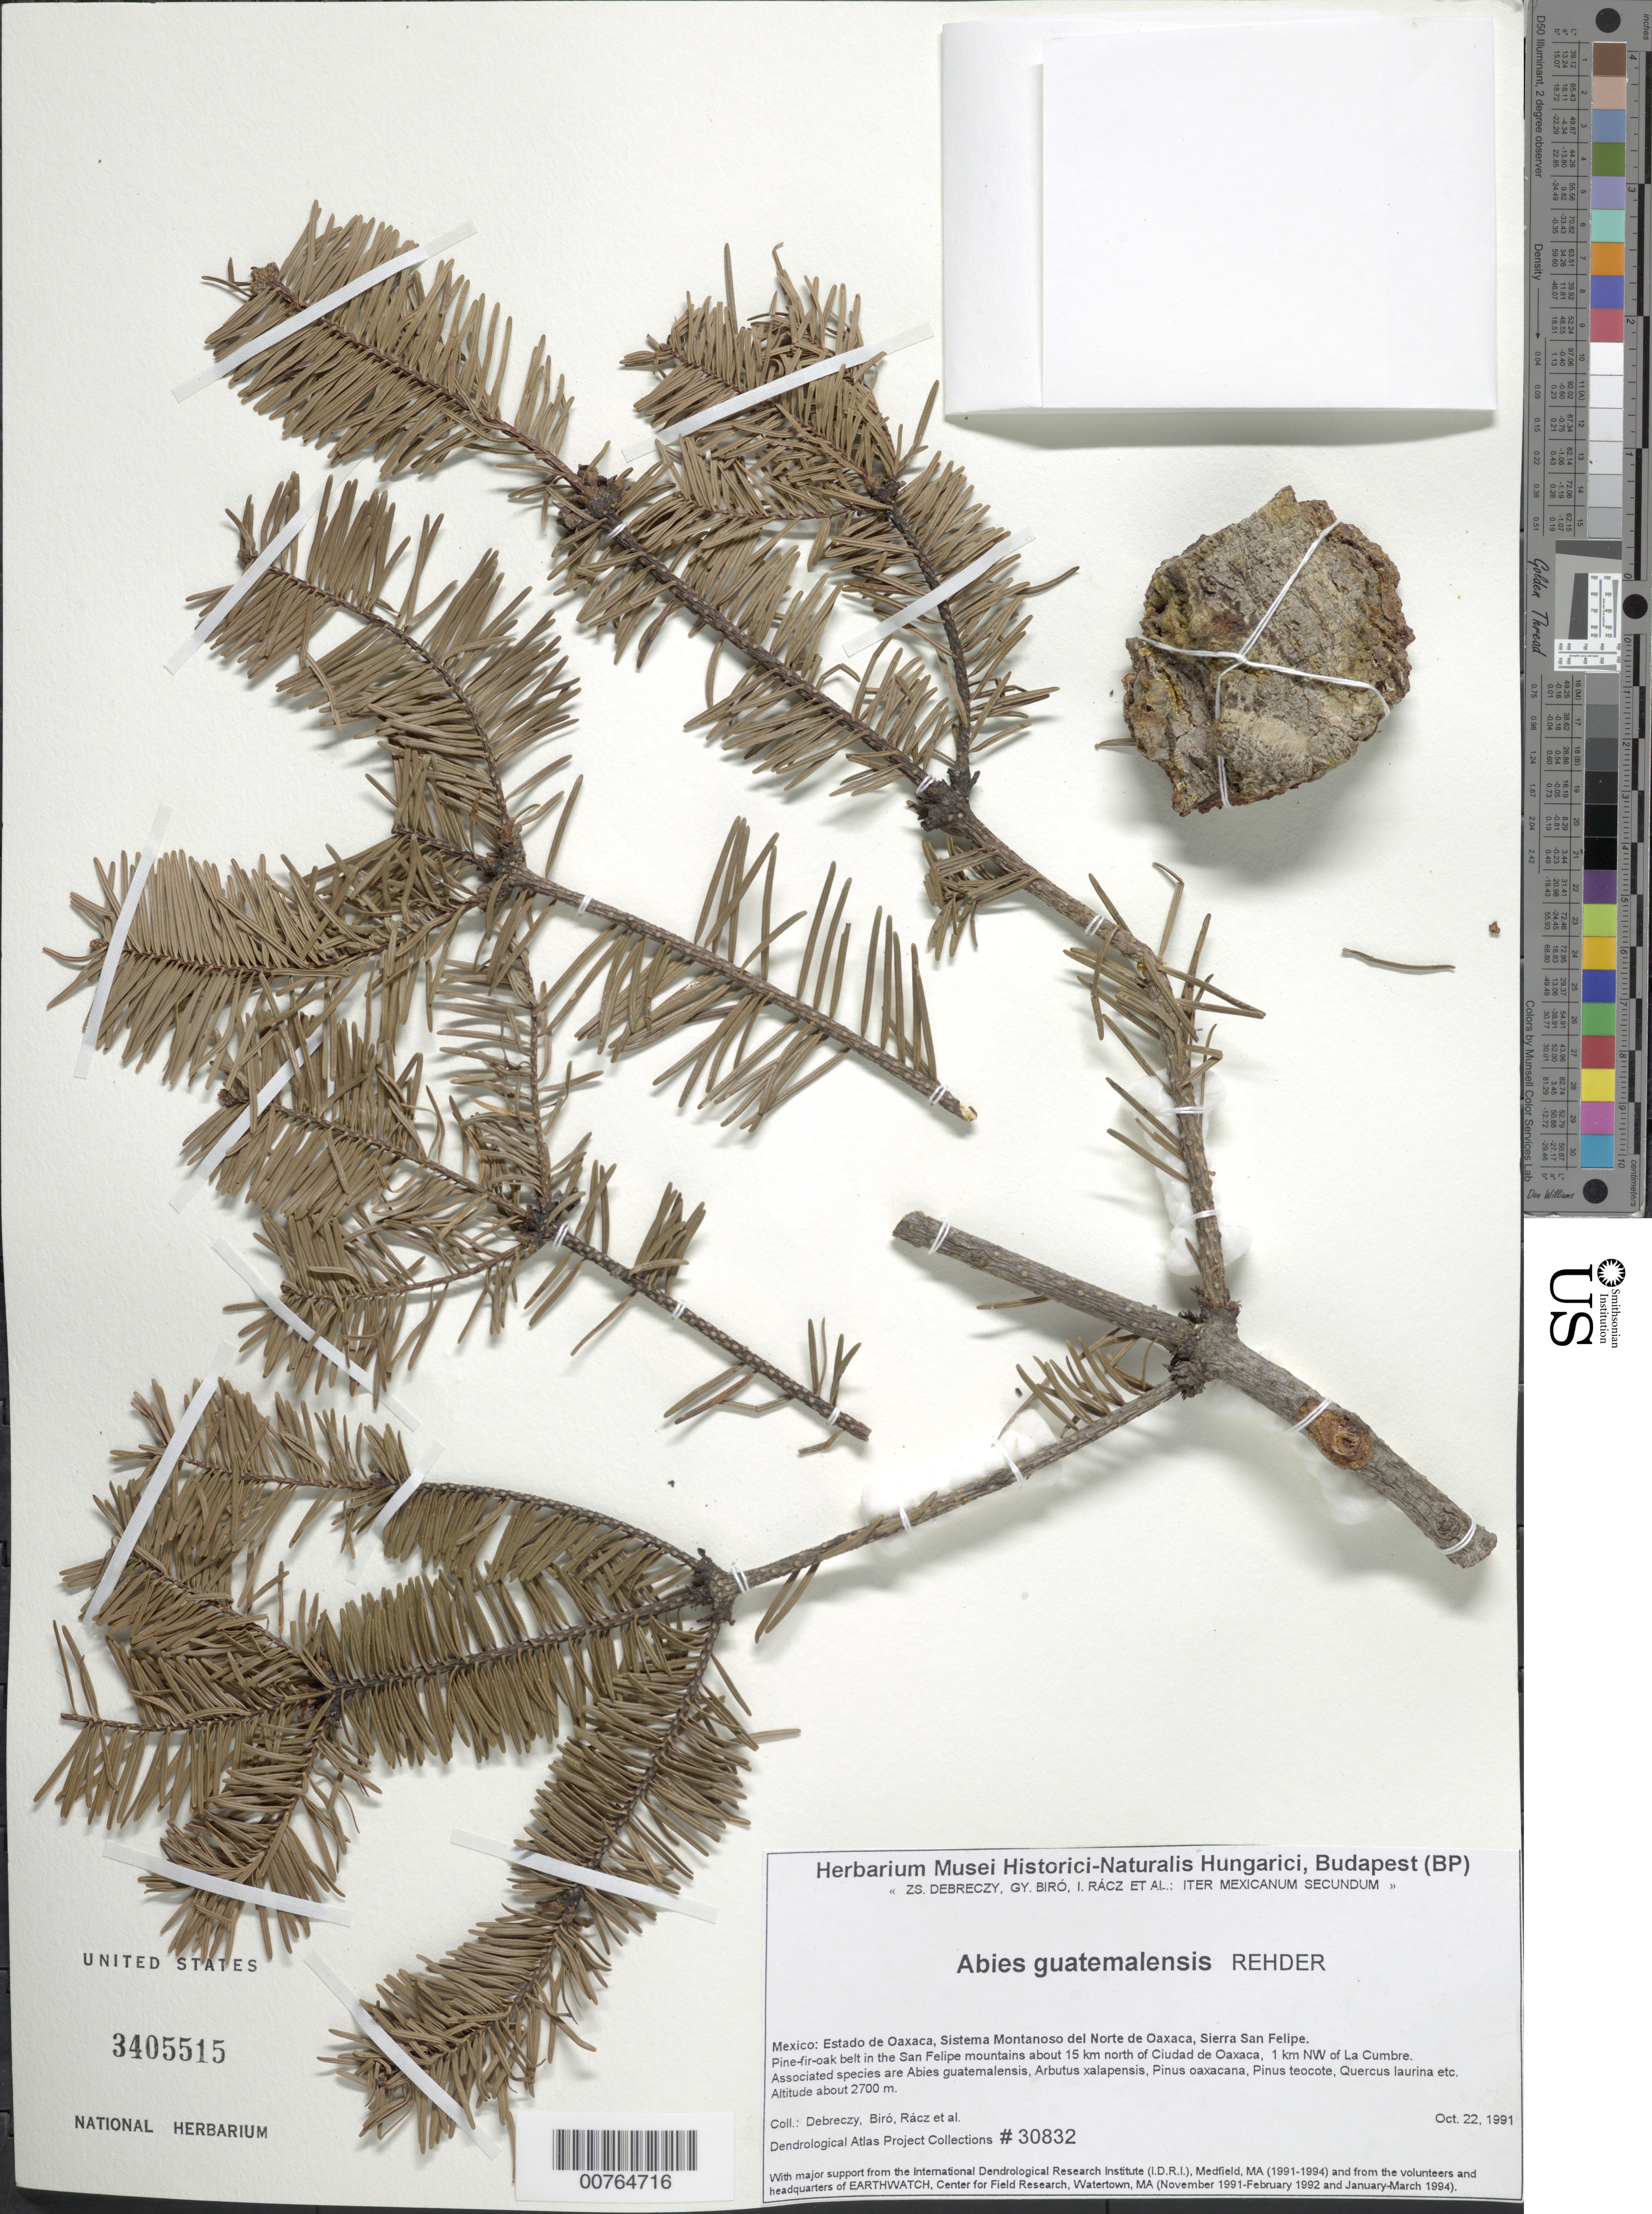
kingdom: Plantae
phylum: Tracheophyta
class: Pinopsida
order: Pinales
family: Pinaceae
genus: Abies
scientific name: Abies guatemalensis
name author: Rehder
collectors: Z. Debreczy et al.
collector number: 30832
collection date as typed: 22 Oct 1991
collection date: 1991-10-22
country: Mexico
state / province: Oaxaca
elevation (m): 2700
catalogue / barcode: US 3405515